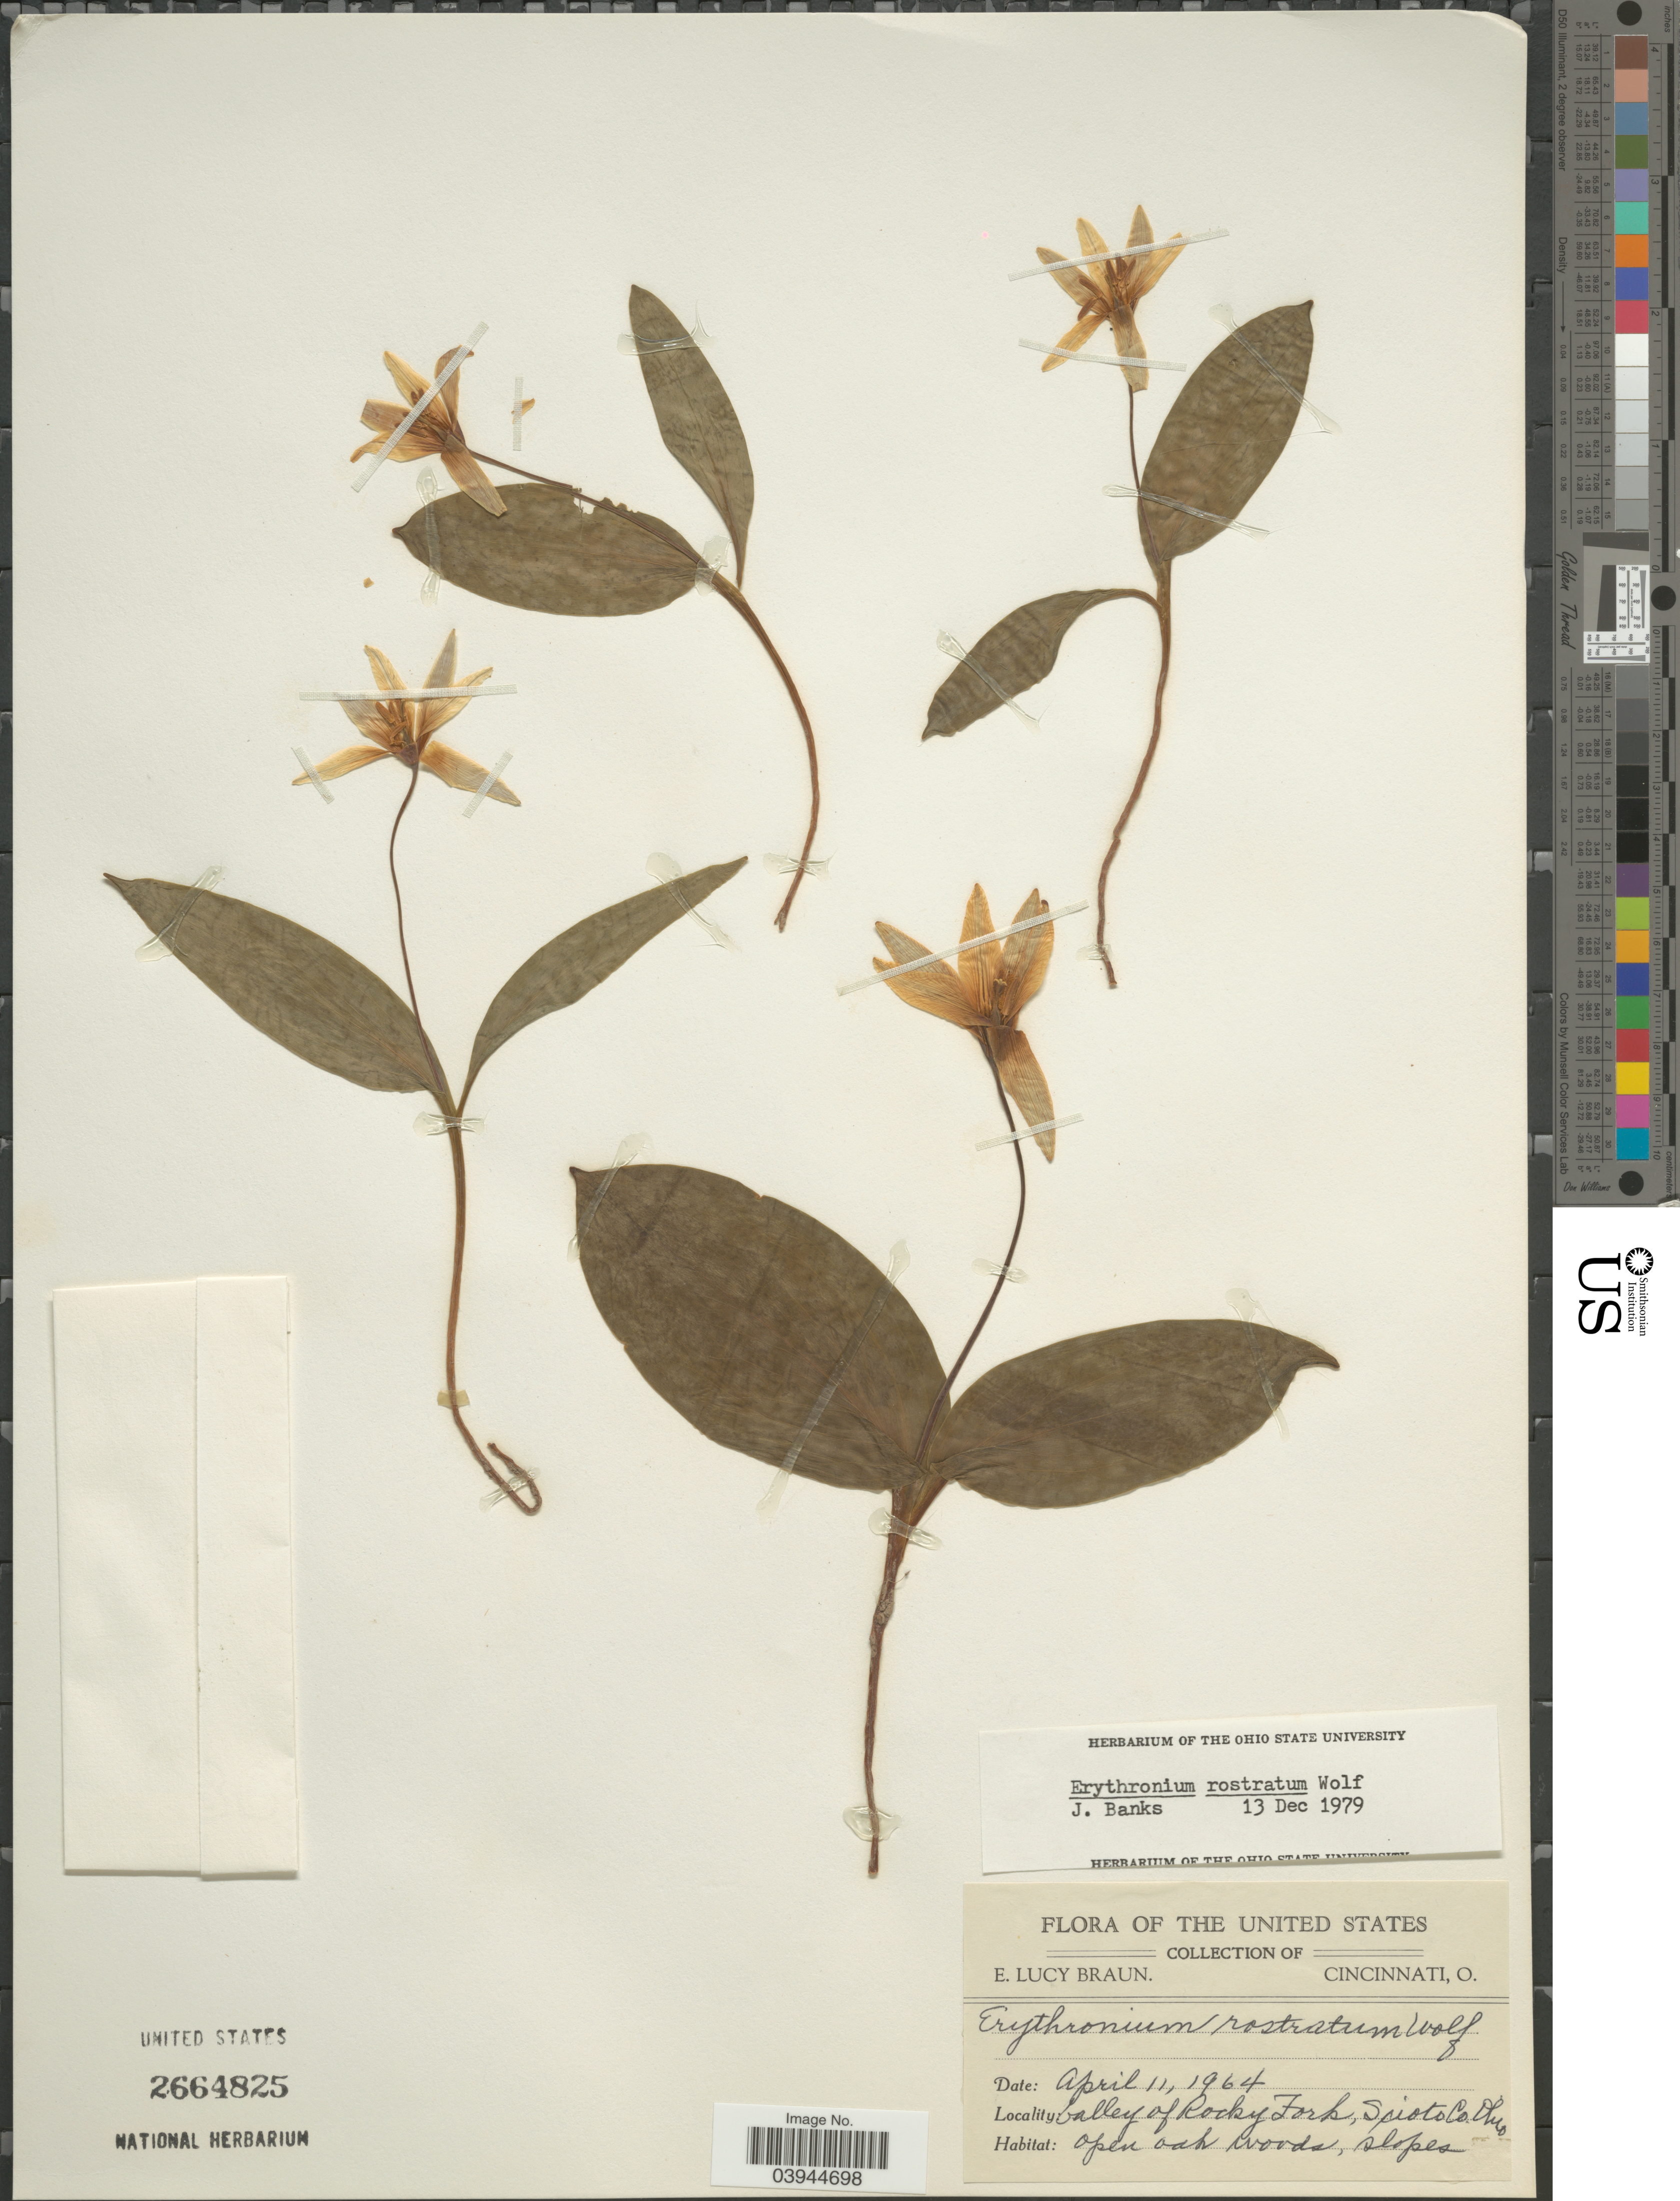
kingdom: Plantae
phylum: Tracheophyta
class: Liliopsida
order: Liliales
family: Liliaceae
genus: Erythronium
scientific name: Erythronium rostratum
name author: W. Wolf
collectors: E. L. Braun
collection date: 1964-04-11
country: United States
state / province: Ohio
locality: Valley of Rocky Fork, Scioto Co.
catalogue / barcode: US 2664825